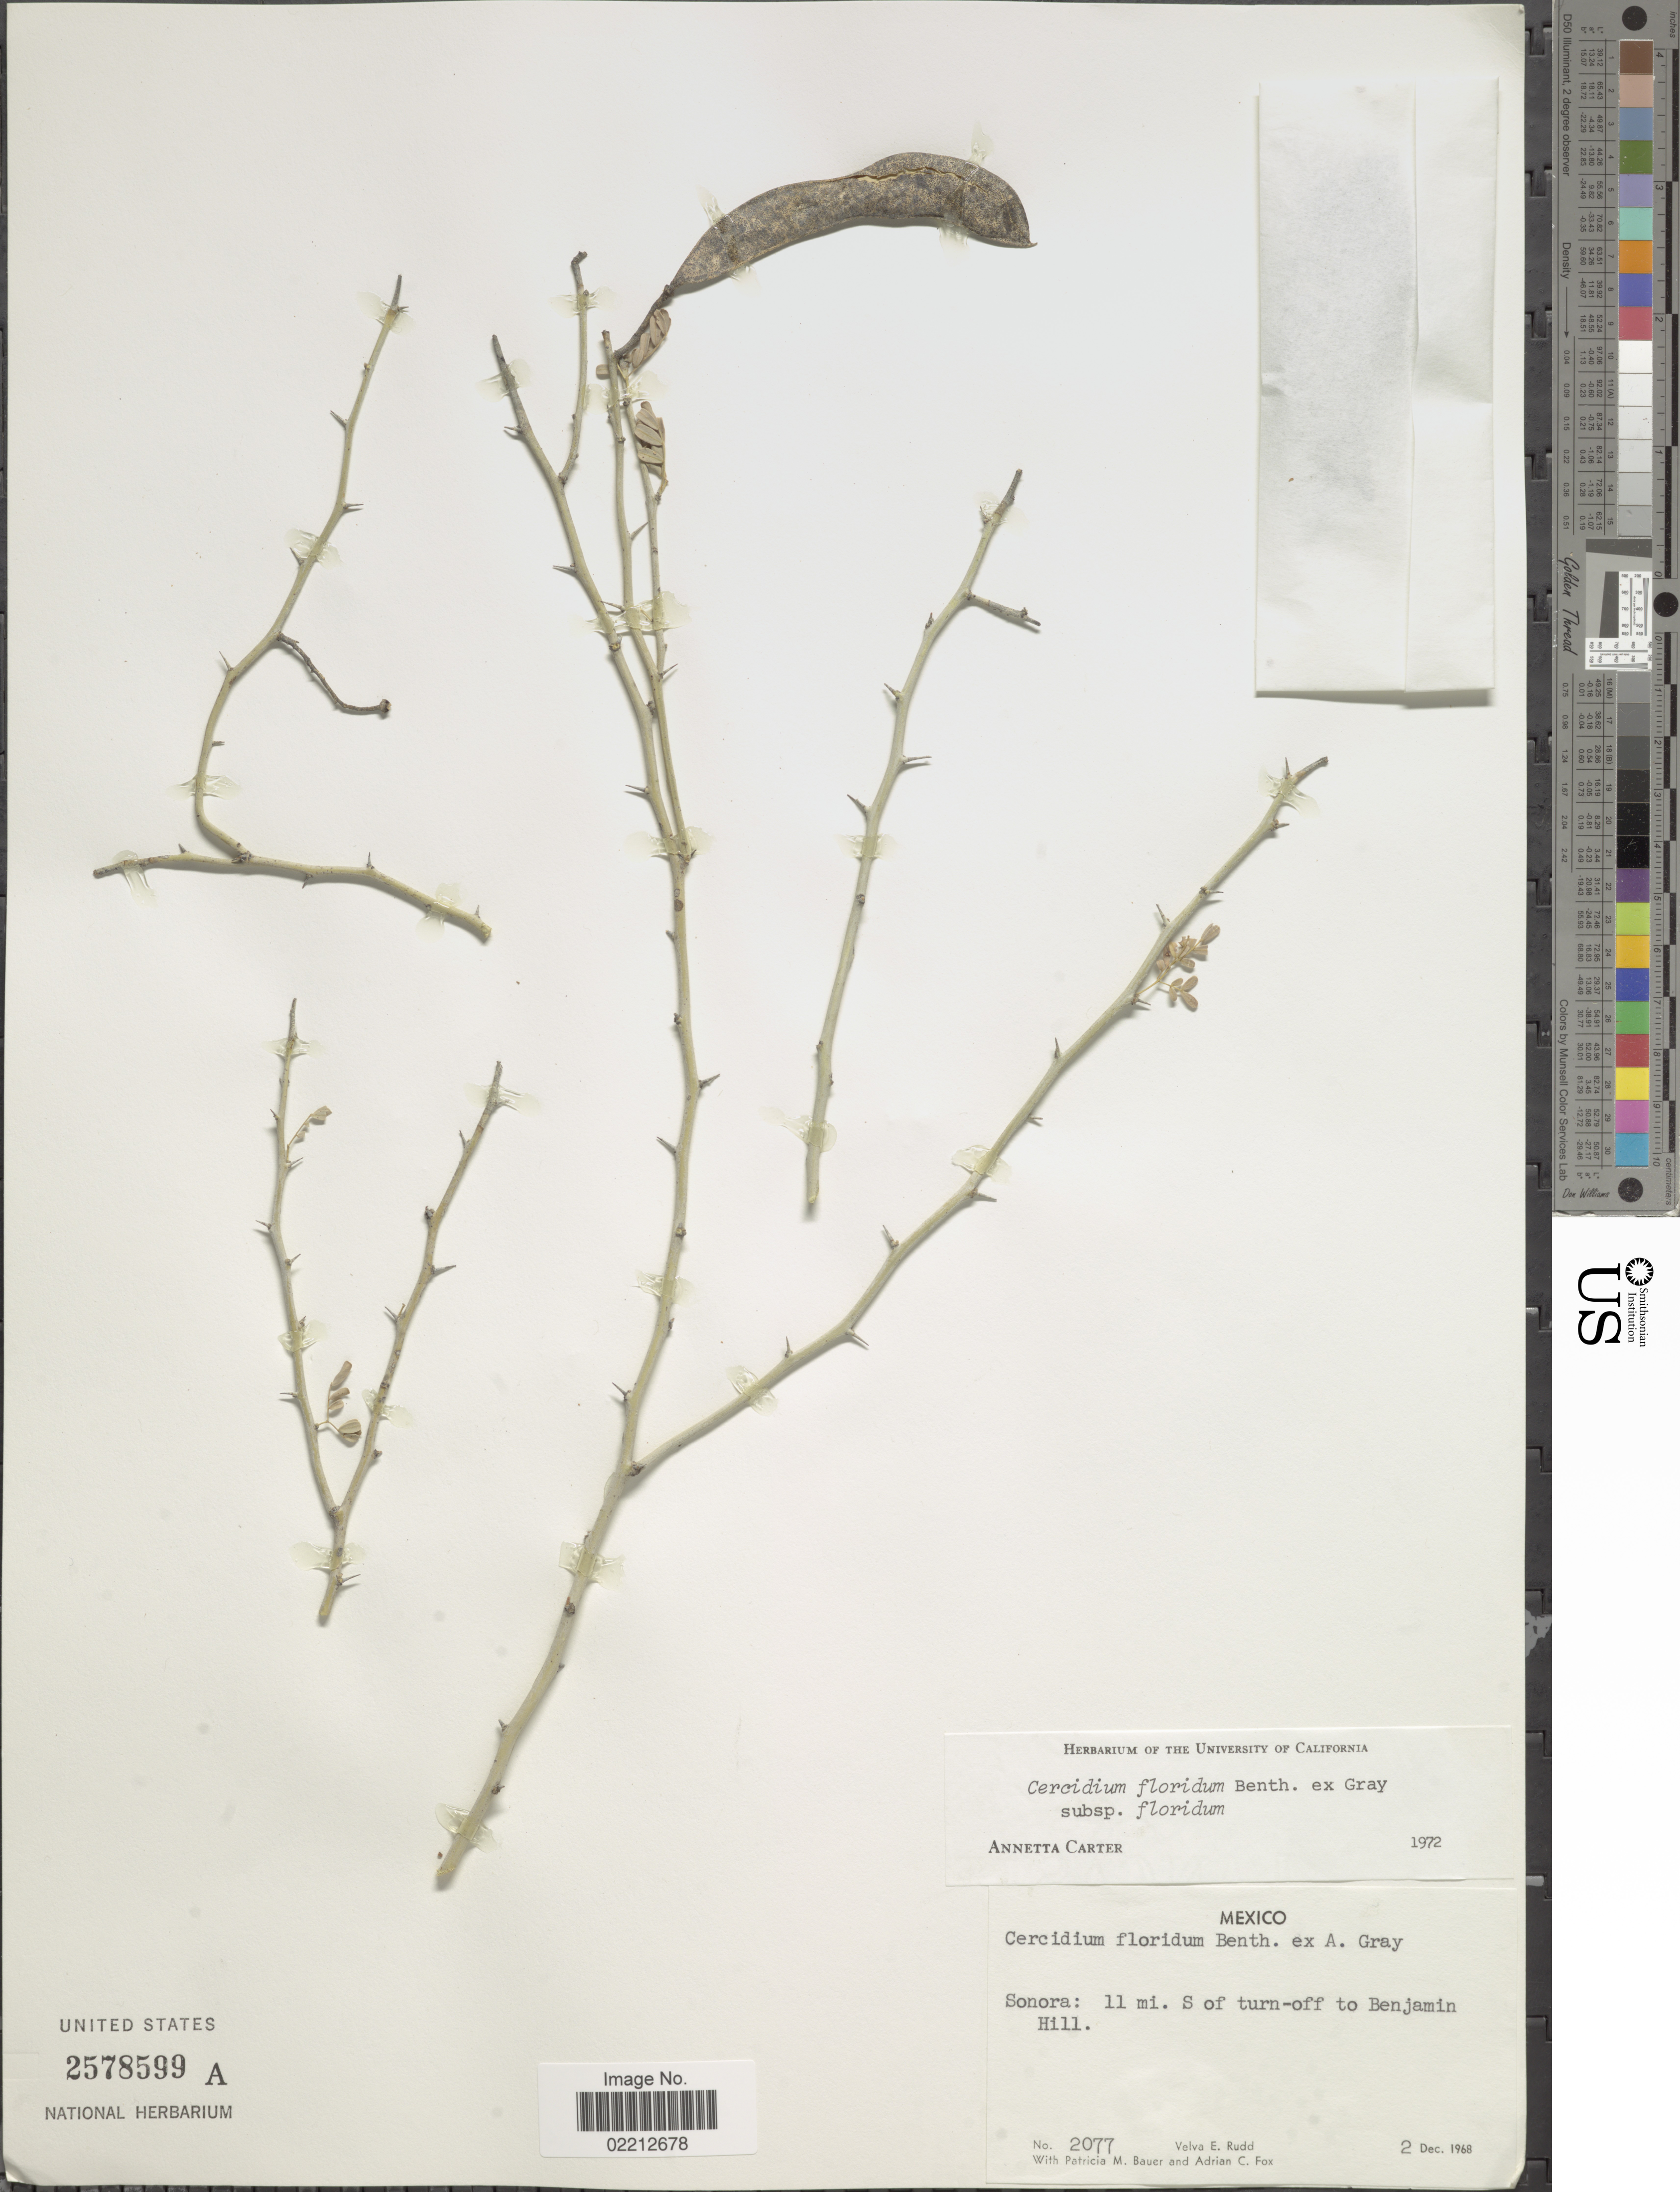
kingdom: Plantae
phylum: Tracheophyta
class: Magnoliopsida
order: Fabales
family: Fabaceae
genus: Parkinsonia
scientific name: Parkinsonia florida subsp. florida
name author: (Benth. ex A. Gray) S. Watson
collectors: V. E. Rudd, P. Bauer & A. Fox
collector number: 2077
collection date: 1968-12-02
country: Mexico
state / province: Sonora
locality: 11 mi. S of turn-off to Benjamin Hill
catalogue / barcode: US 2578599A